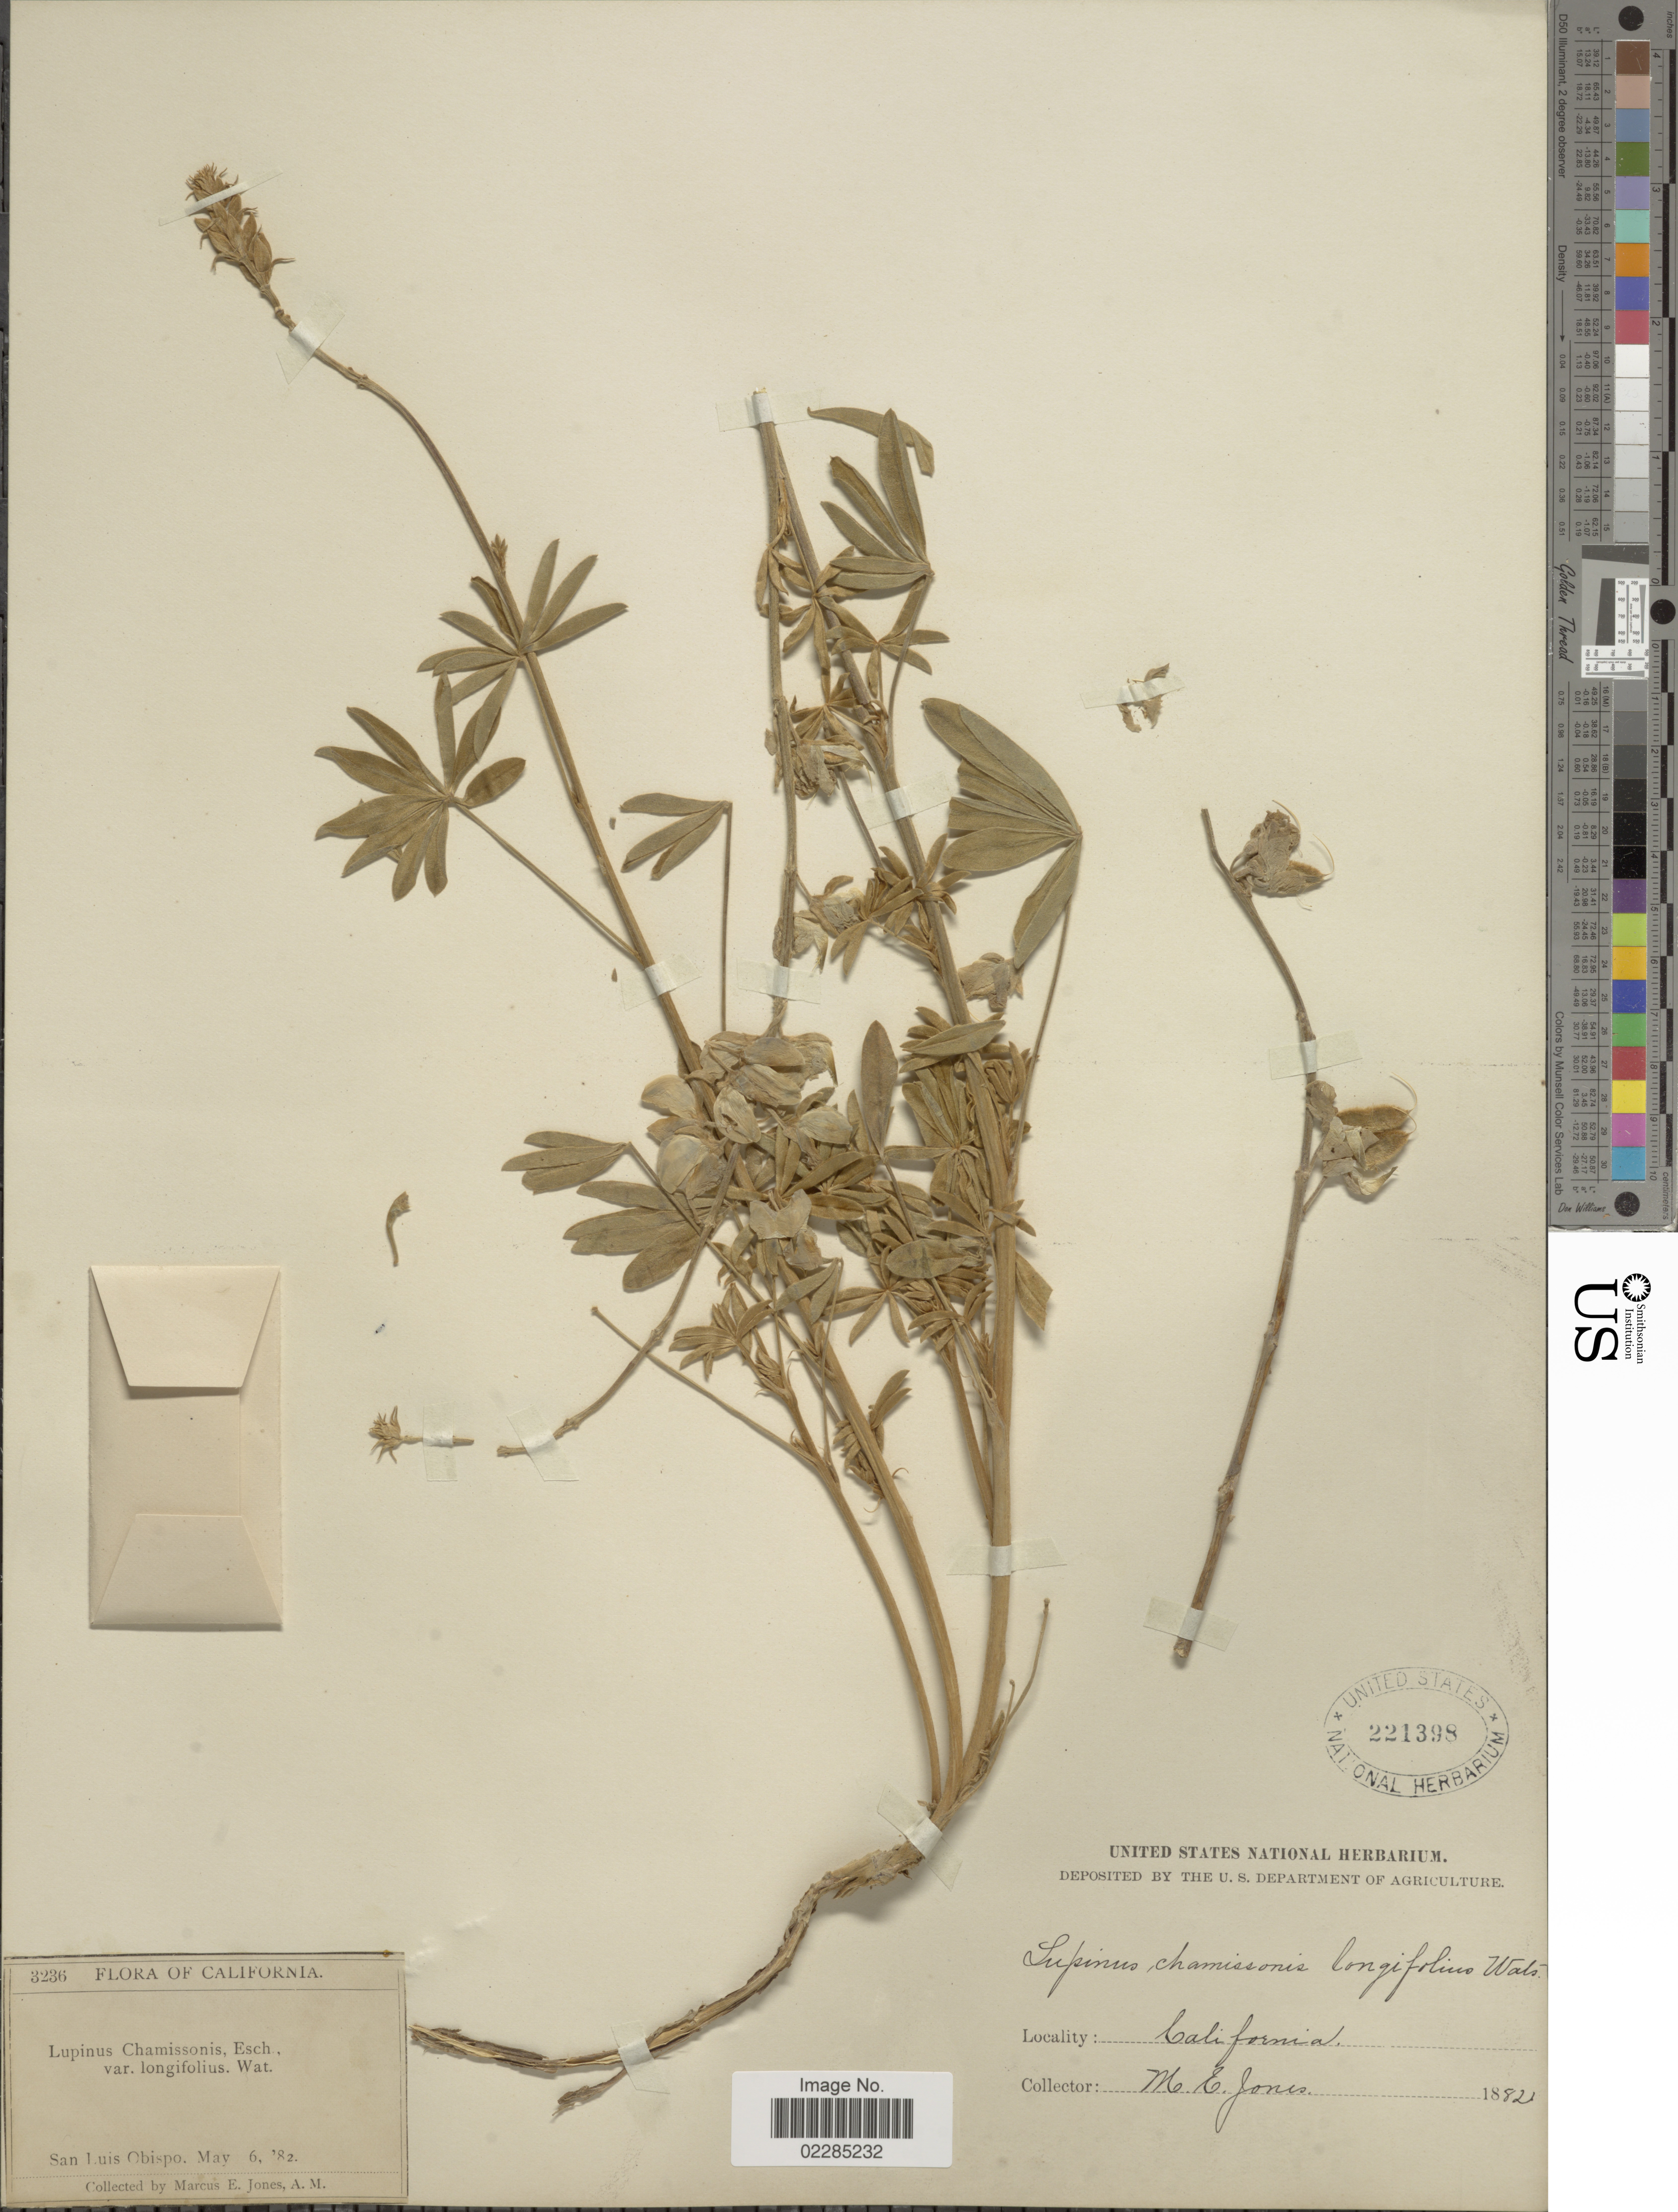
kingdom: Plantae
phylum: Tracheophyta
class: Magnoliopsida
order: Fabales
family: Fabaceae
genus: Lupinus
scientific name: Lupinus longifolius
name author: (S. Watson) Abrams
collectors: M. E. Jones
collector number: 3236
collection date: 1882-05-06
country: United States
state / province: California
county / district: San Luis Obispo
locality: San Luis Obispo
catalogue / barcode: US 221398